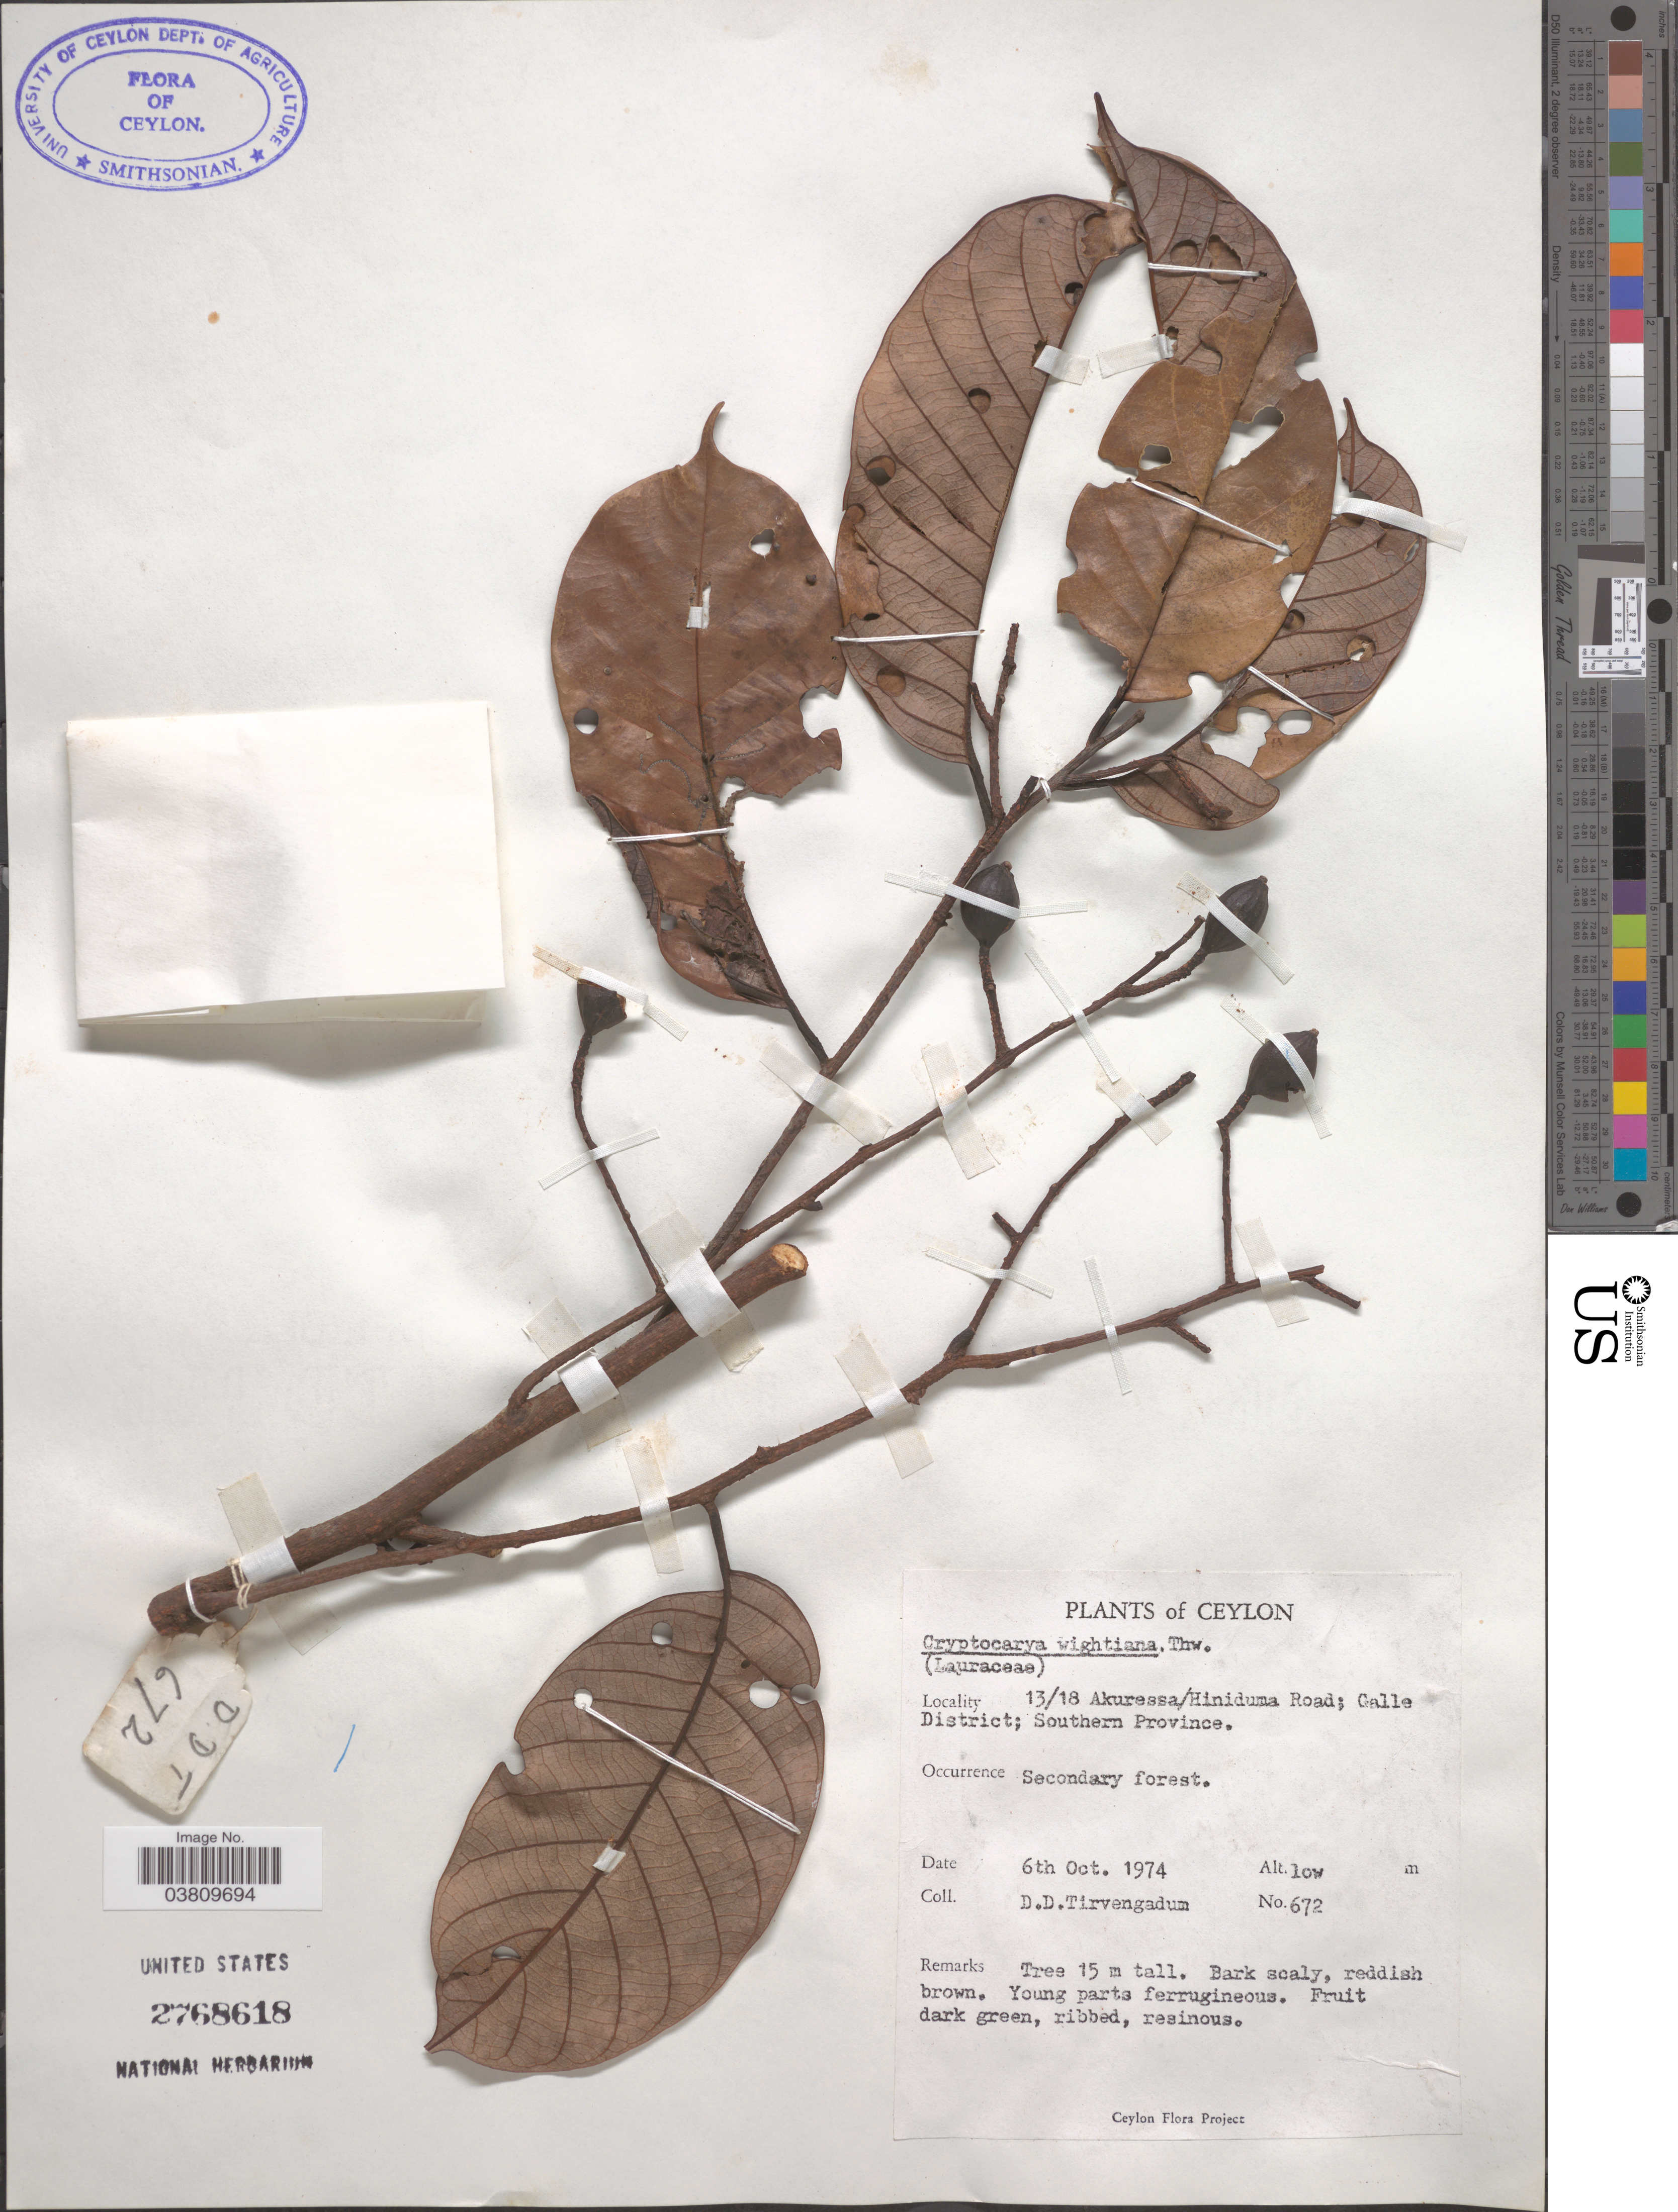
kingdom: Plantae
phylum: Tracheophyta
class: Magnoliopsida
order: Laurales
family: Lauraceae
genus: Cryptocarya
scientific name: Cryptocarya wightiana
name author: Thwaites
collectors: D. Tirvengadum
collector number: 672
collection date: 1974-10-06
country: Sri Lanka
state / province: Southern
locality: Ceylon. 13/18 Akuressa/Hiniduma Road; Galle District.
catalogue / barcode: US 2768618